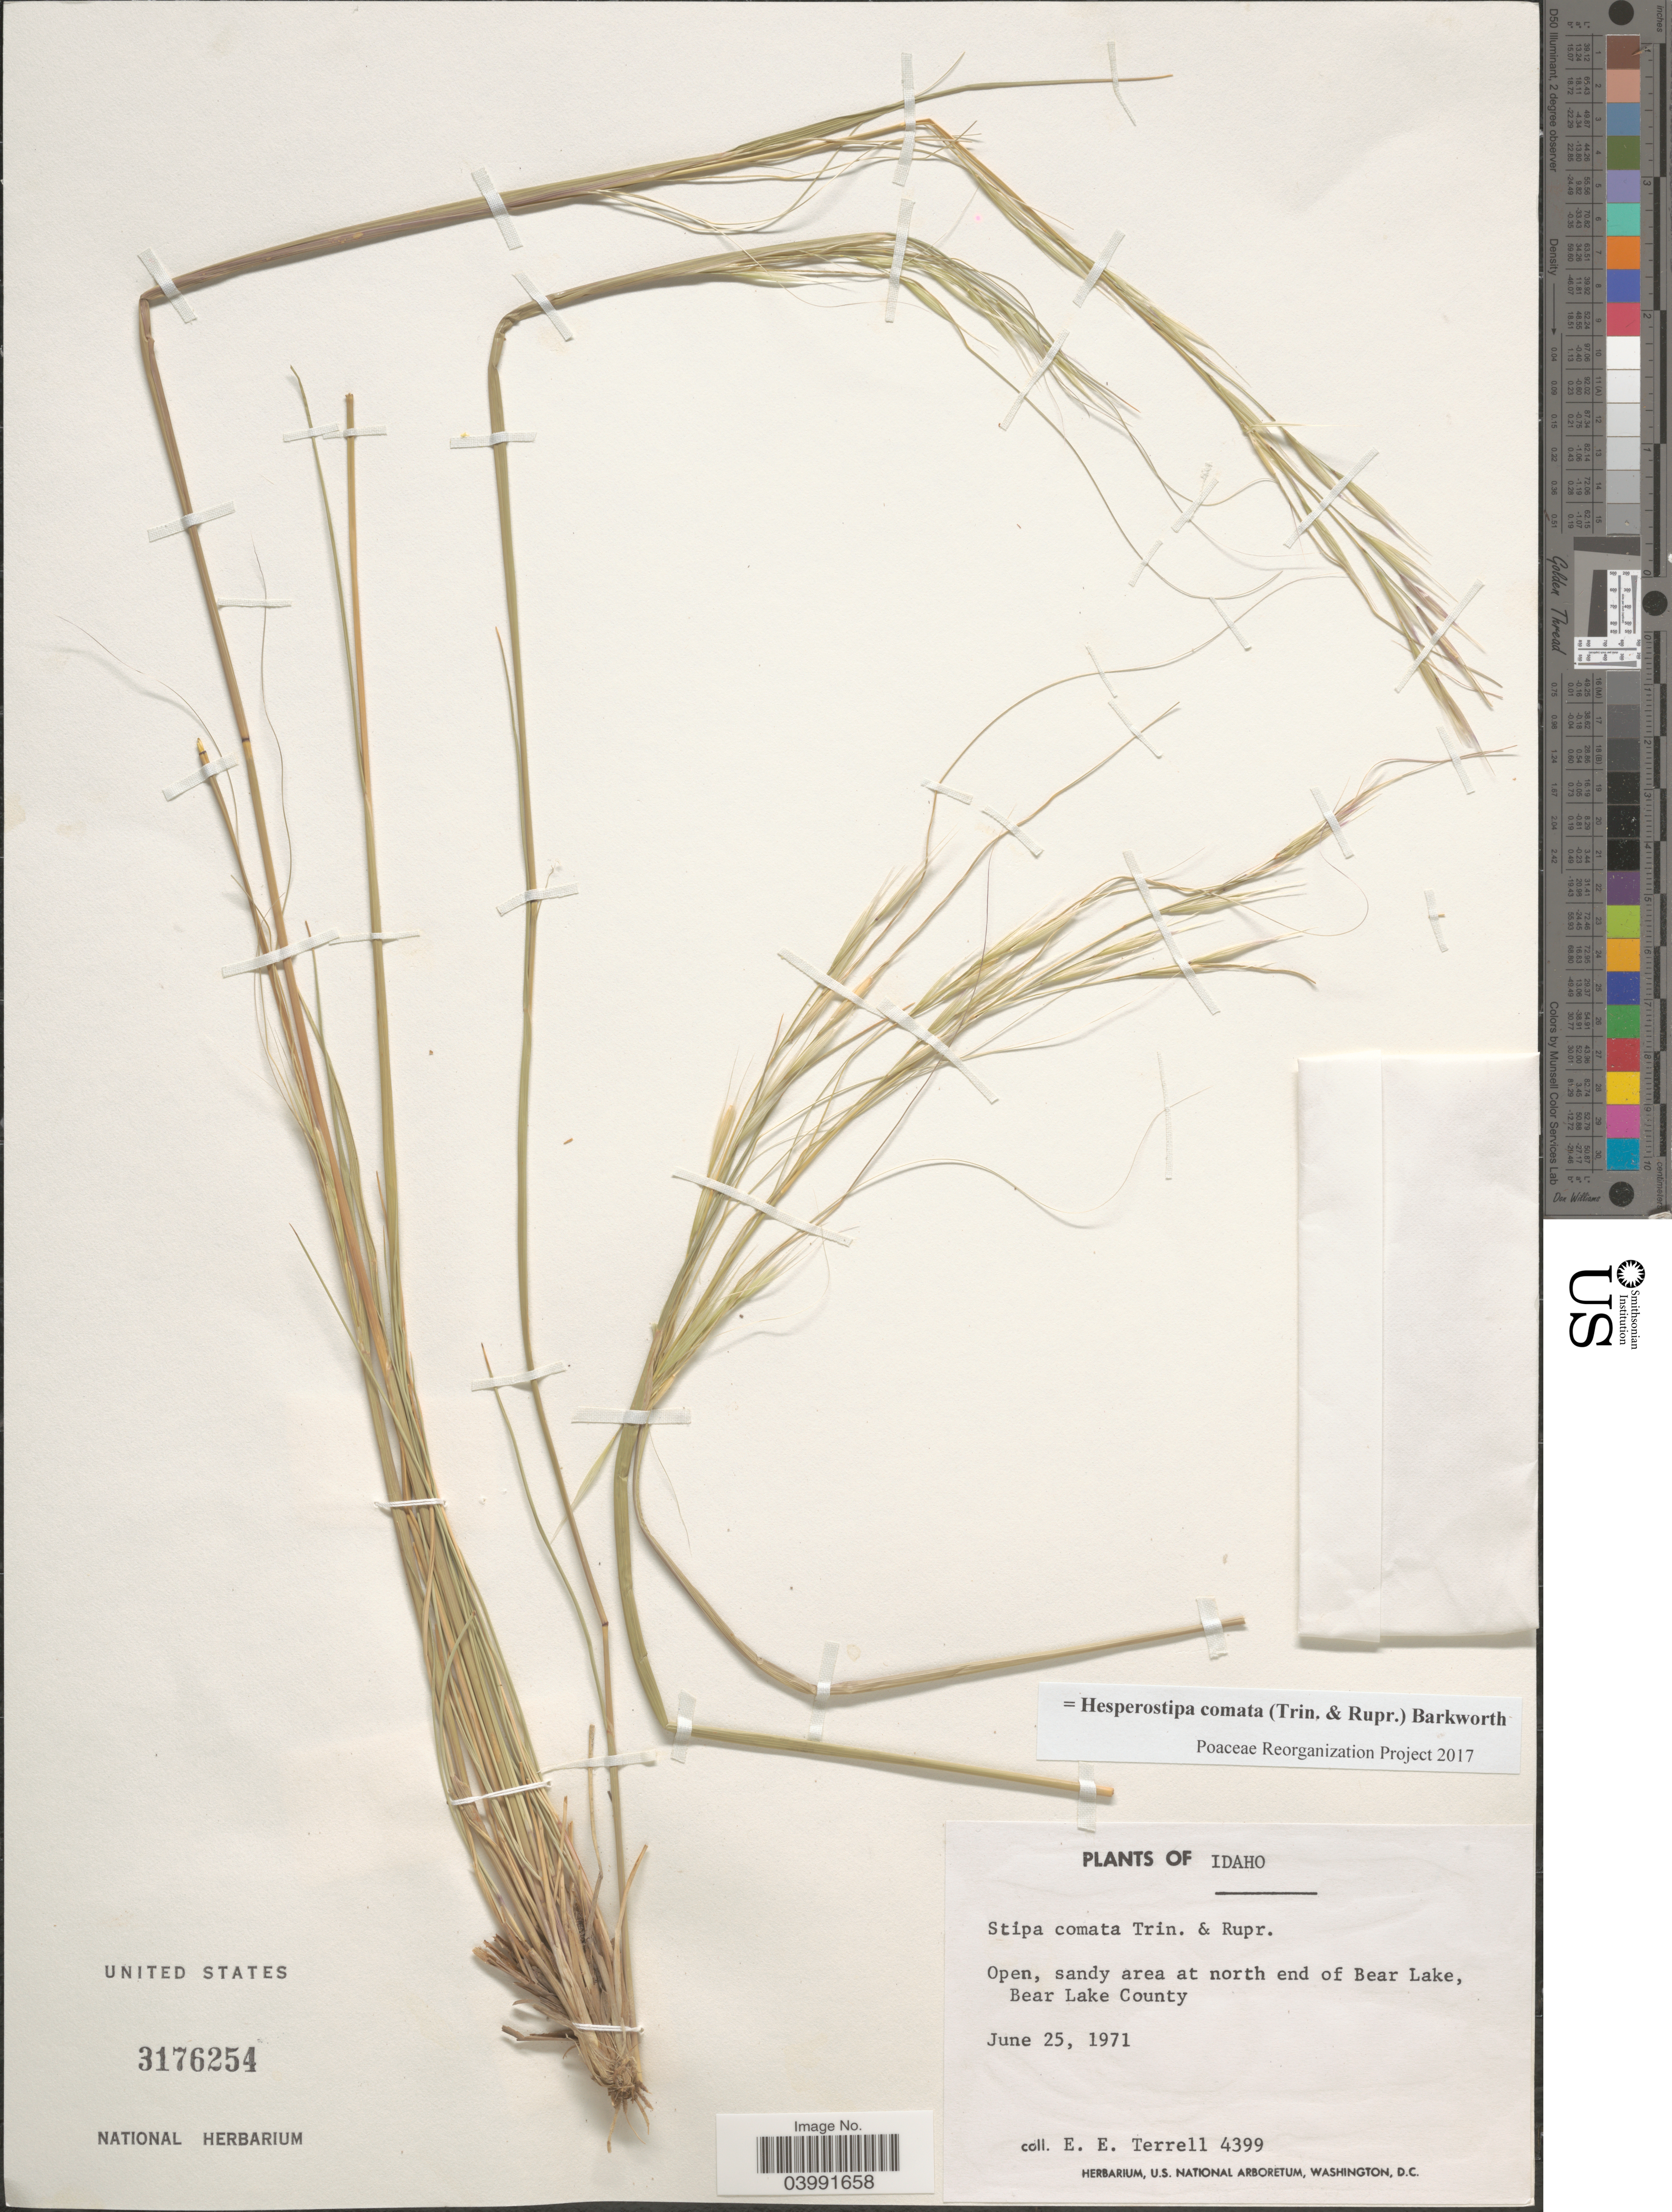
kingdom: Plantae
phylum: Tracheophyta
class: Liliopsida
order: Poales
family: Poaceae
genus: Hesperostipa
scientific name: Hesperostipa comata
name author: (Trin. & Rupr.) Barkworth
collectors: E. E. Terrell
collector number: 4399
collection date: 1971-06-25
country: United States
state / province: Idaho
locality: Area at north end of Bear Lake, Bear Lake County.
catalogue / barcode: US 3176254